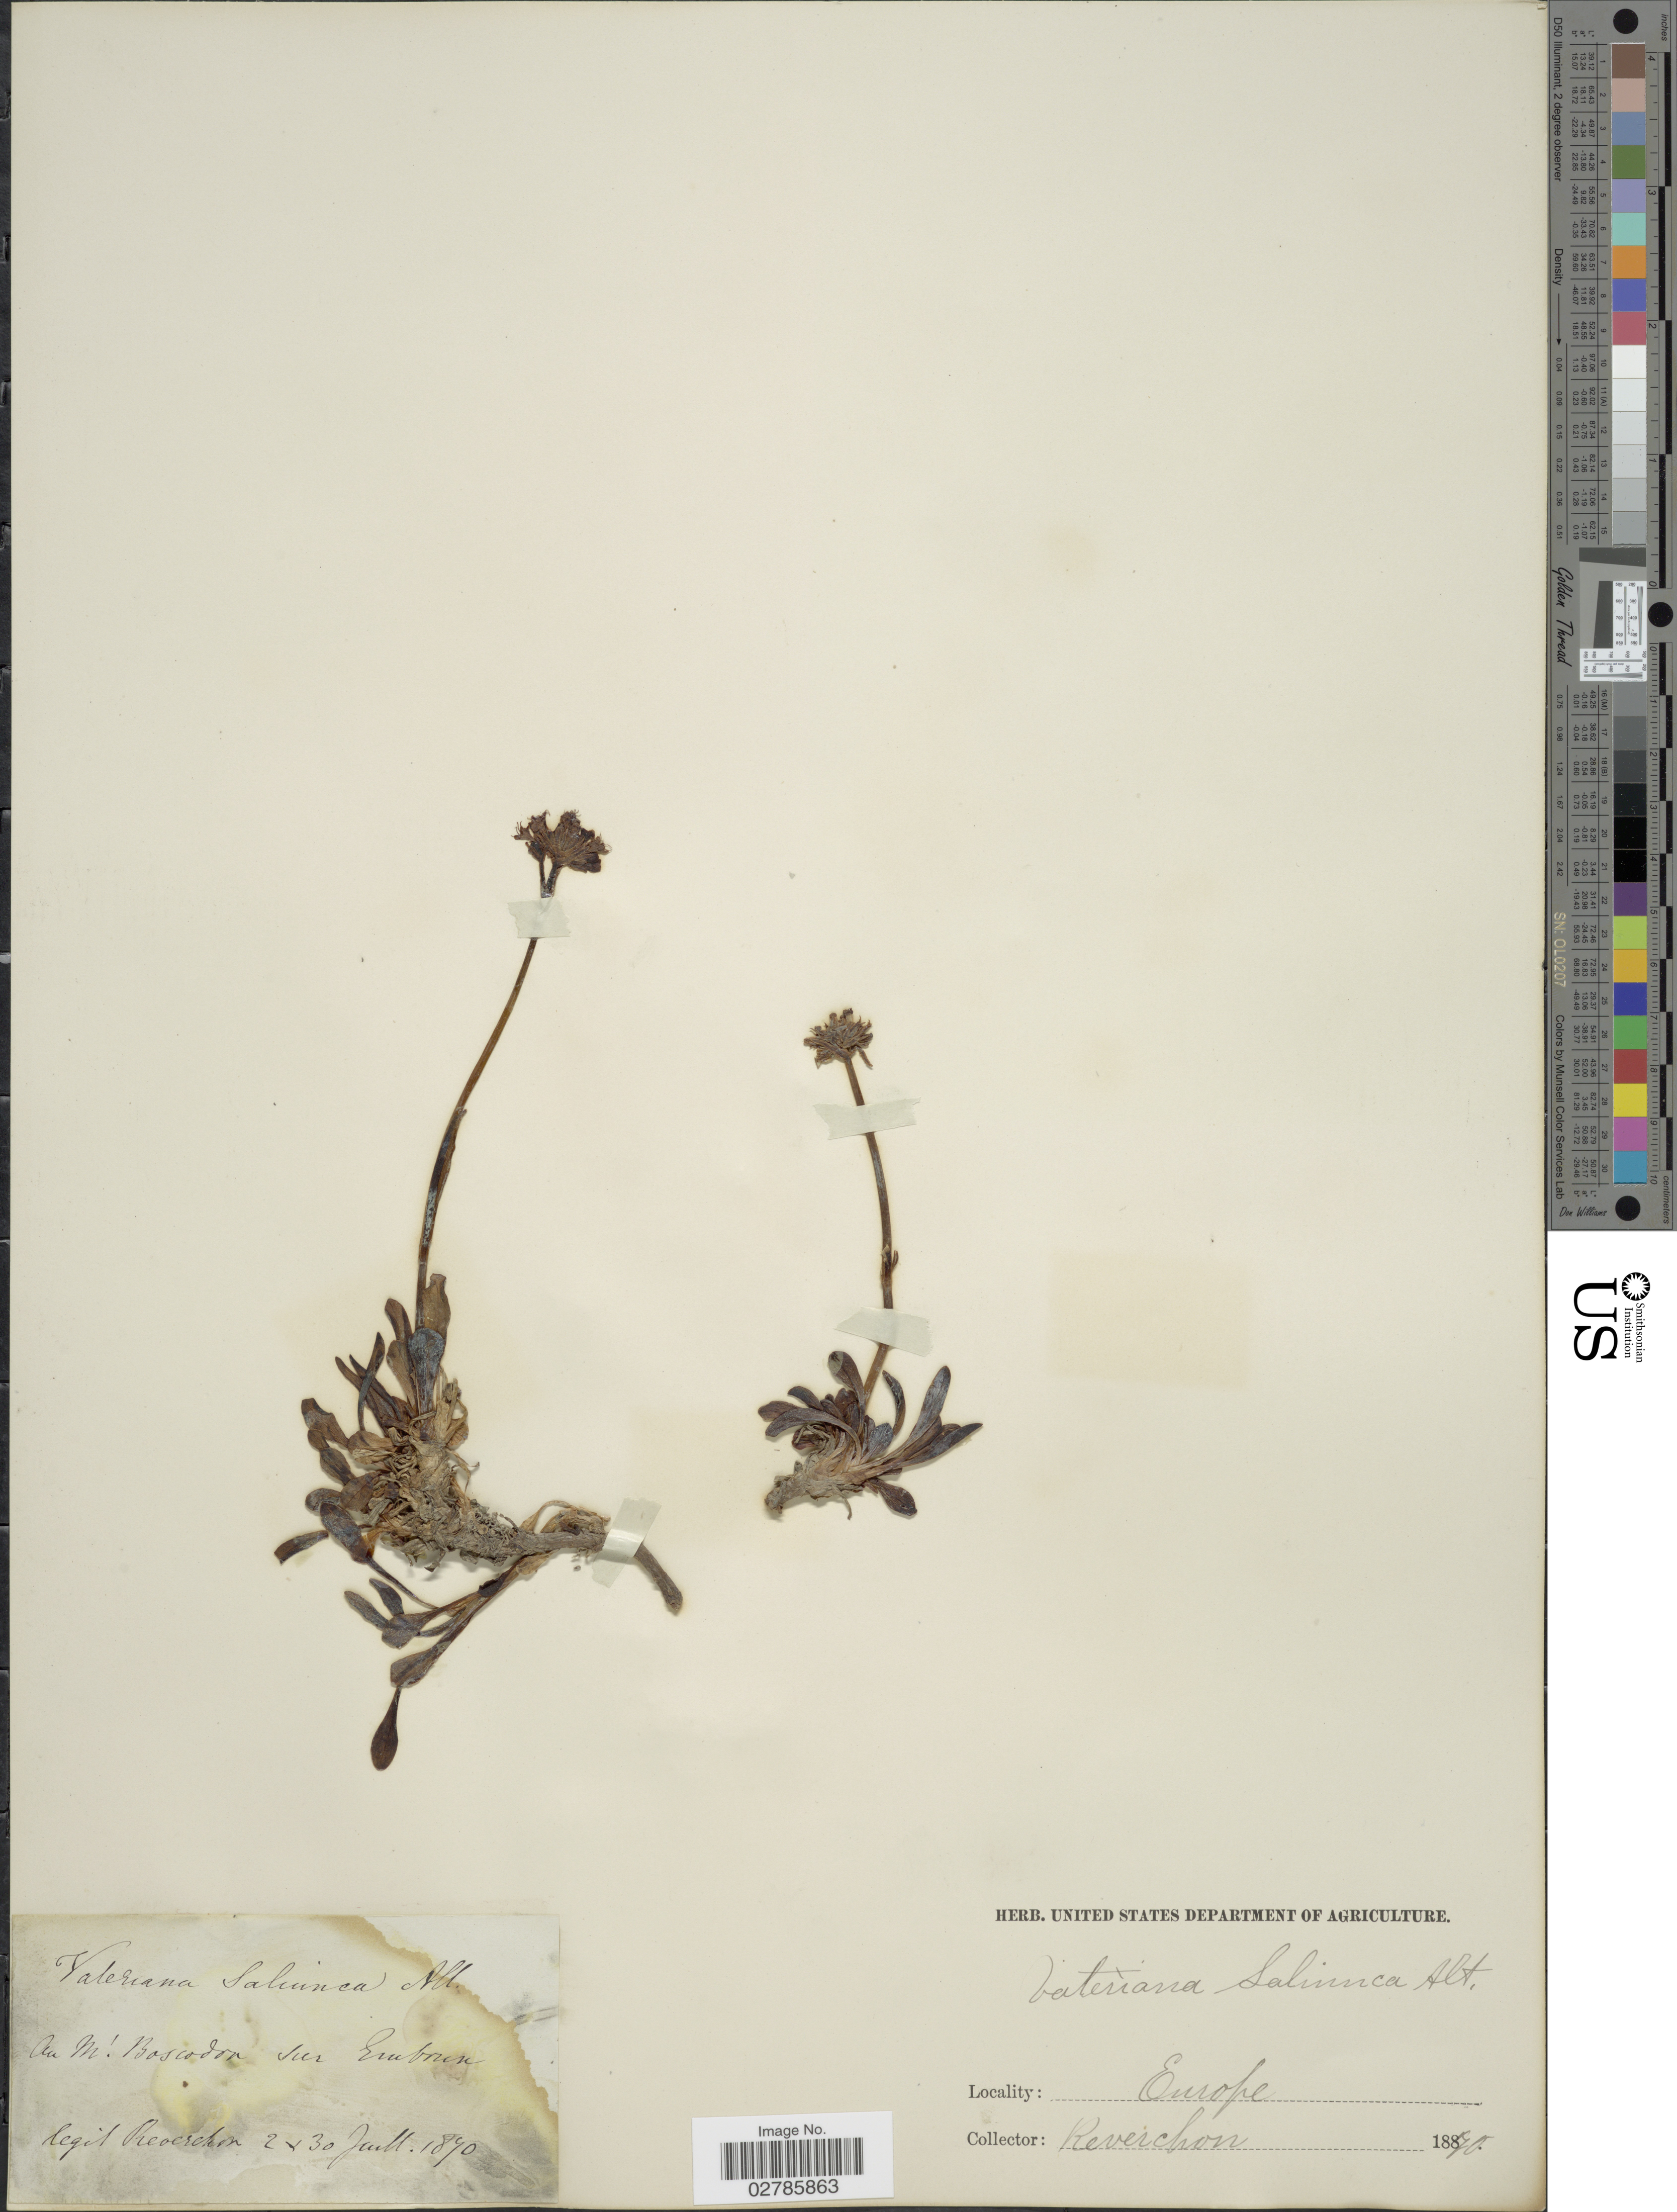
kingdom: Plantae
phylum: Tracheophyta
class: Magnoliopsida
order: Dipsacales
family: Caprifoliaceae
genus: Valeriana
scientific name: Valeriana saliunca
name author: All.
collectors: -. Reverchon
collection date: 1870-07-02/1870-07-30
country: France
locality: Europe. Au M'. Boscodon sur Enibren.